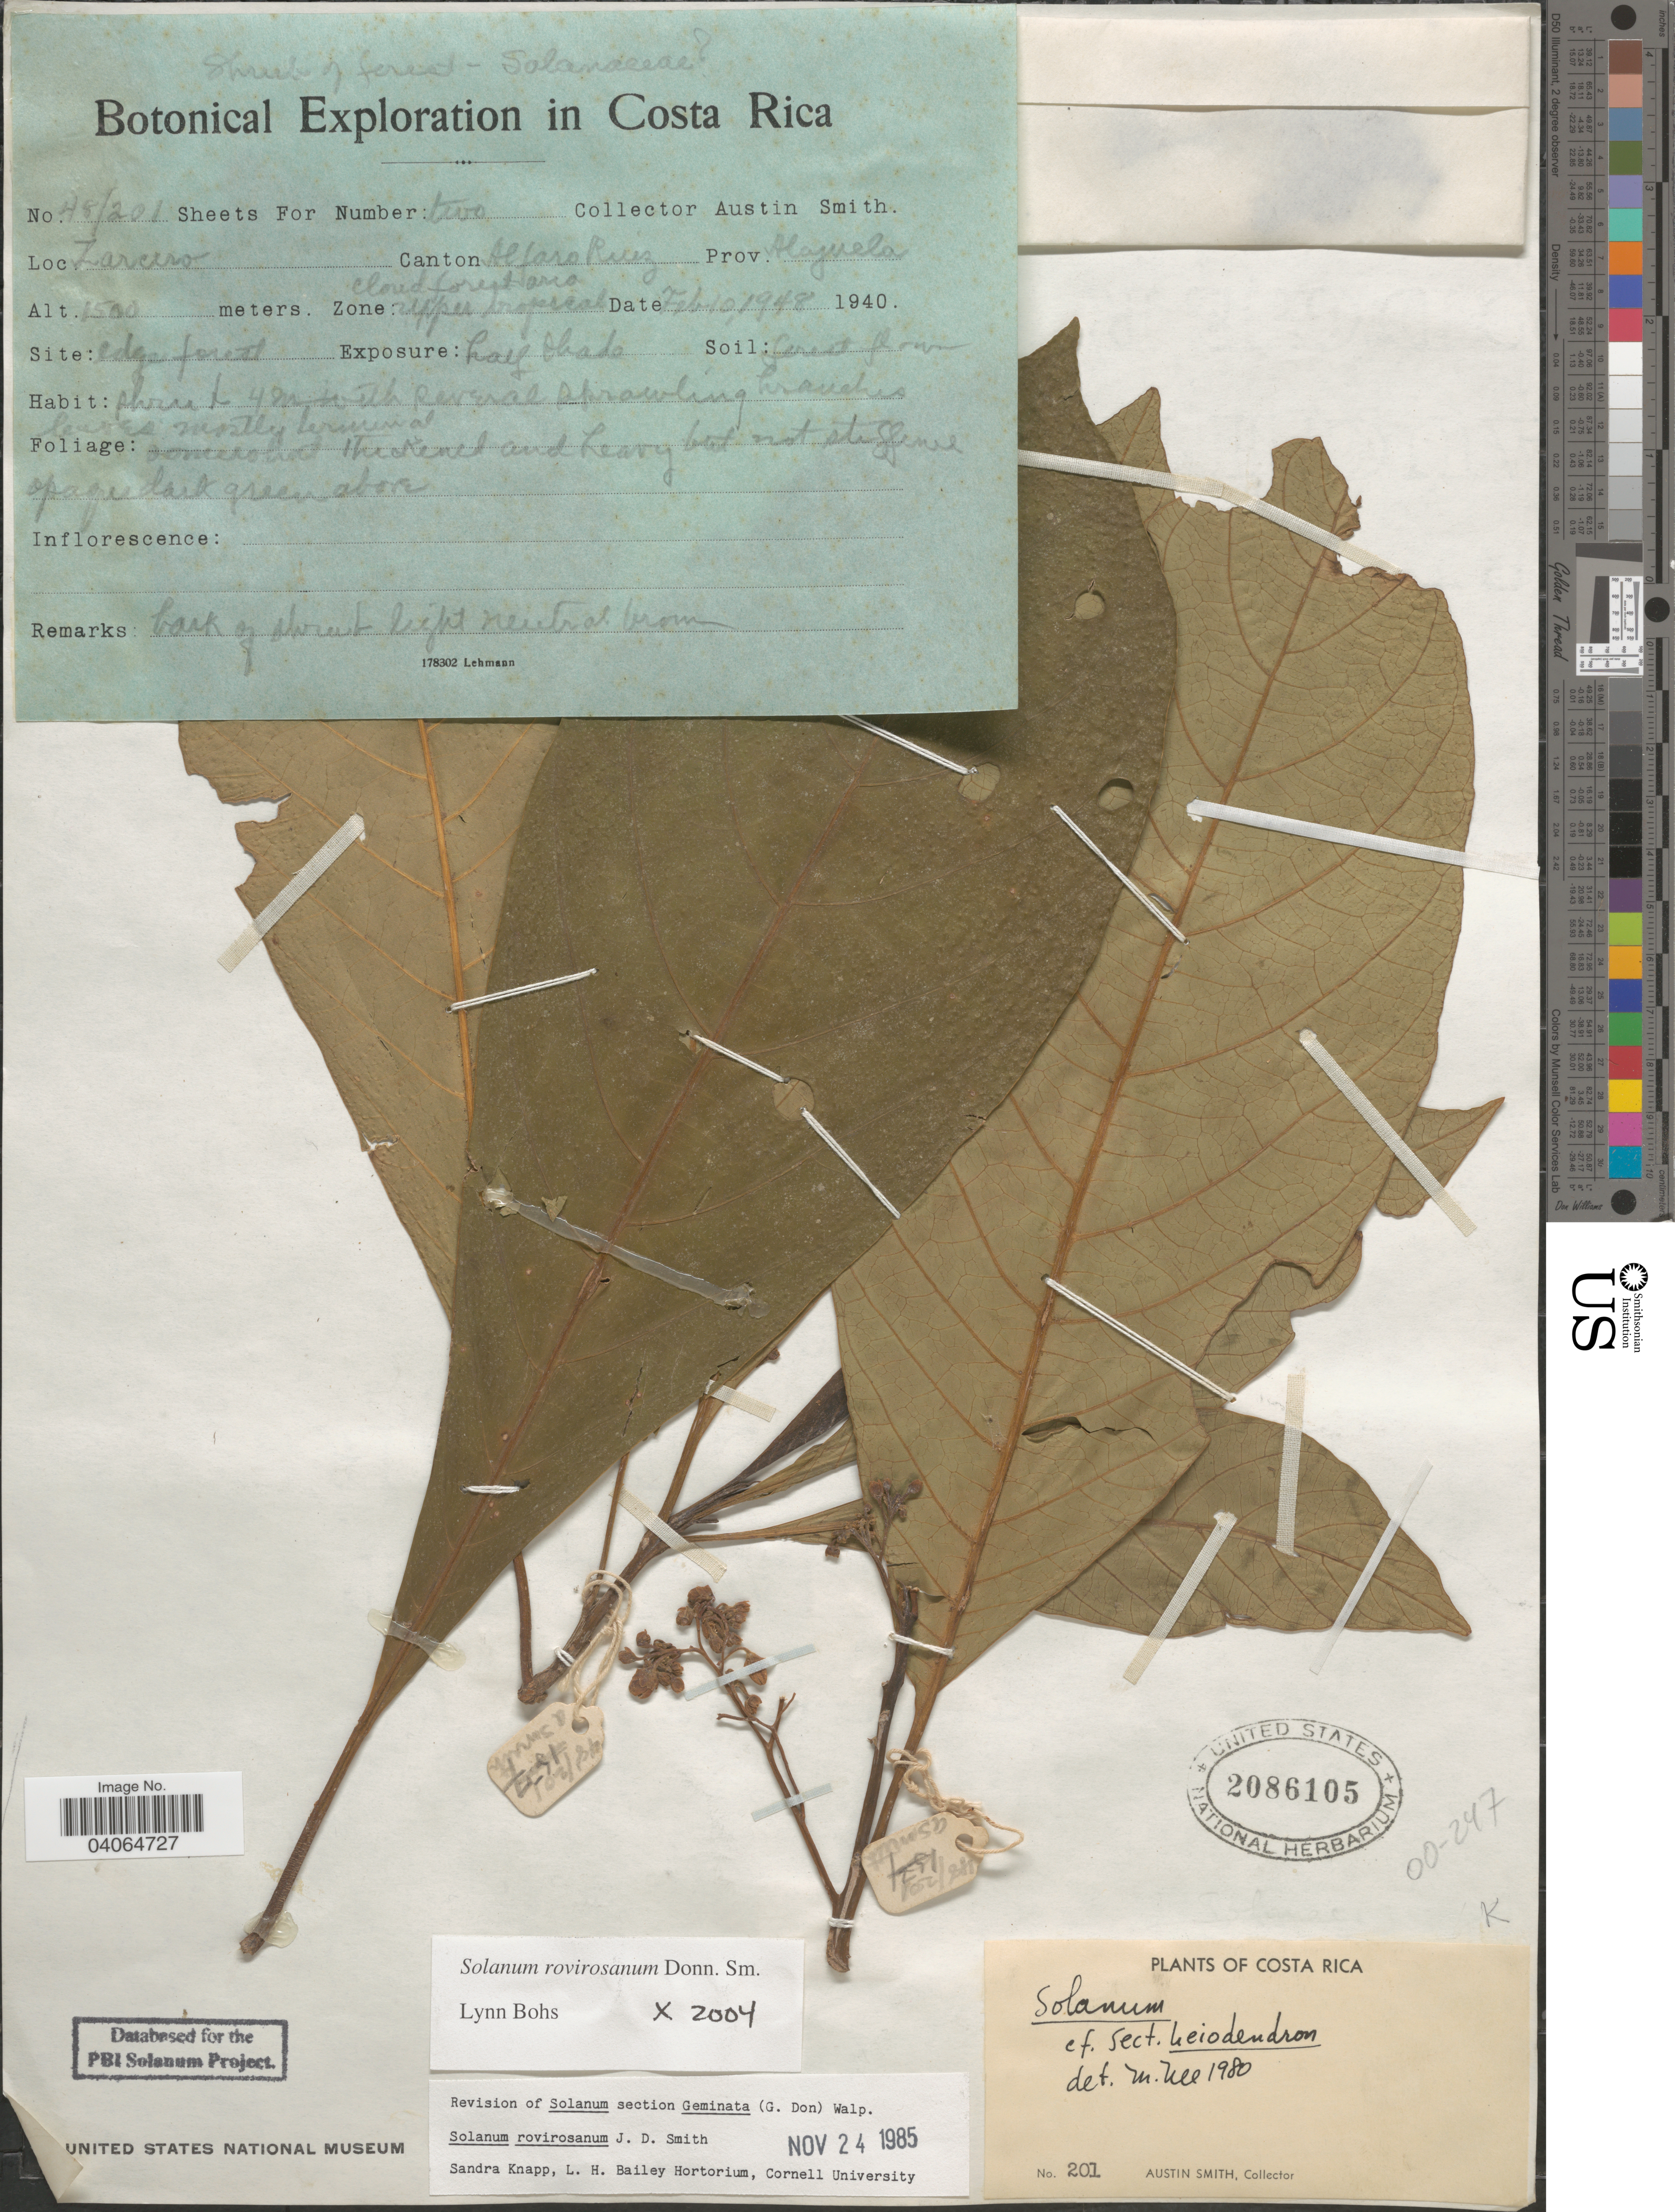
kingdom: Plantae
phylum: Tracheophyta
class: Magnoliopsida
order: Solanales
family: Solanaceae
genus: Solanum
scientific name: Solanum rovirosanum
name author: Donn. Sm.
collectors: Aust P. Smith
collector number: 48/201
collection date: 1948-02-10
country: Costa Rica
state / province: Alajuela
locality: Cloud forest area, Zarcero, Alfaro Ruiz canton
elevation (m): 1500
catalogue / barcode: US 2086105